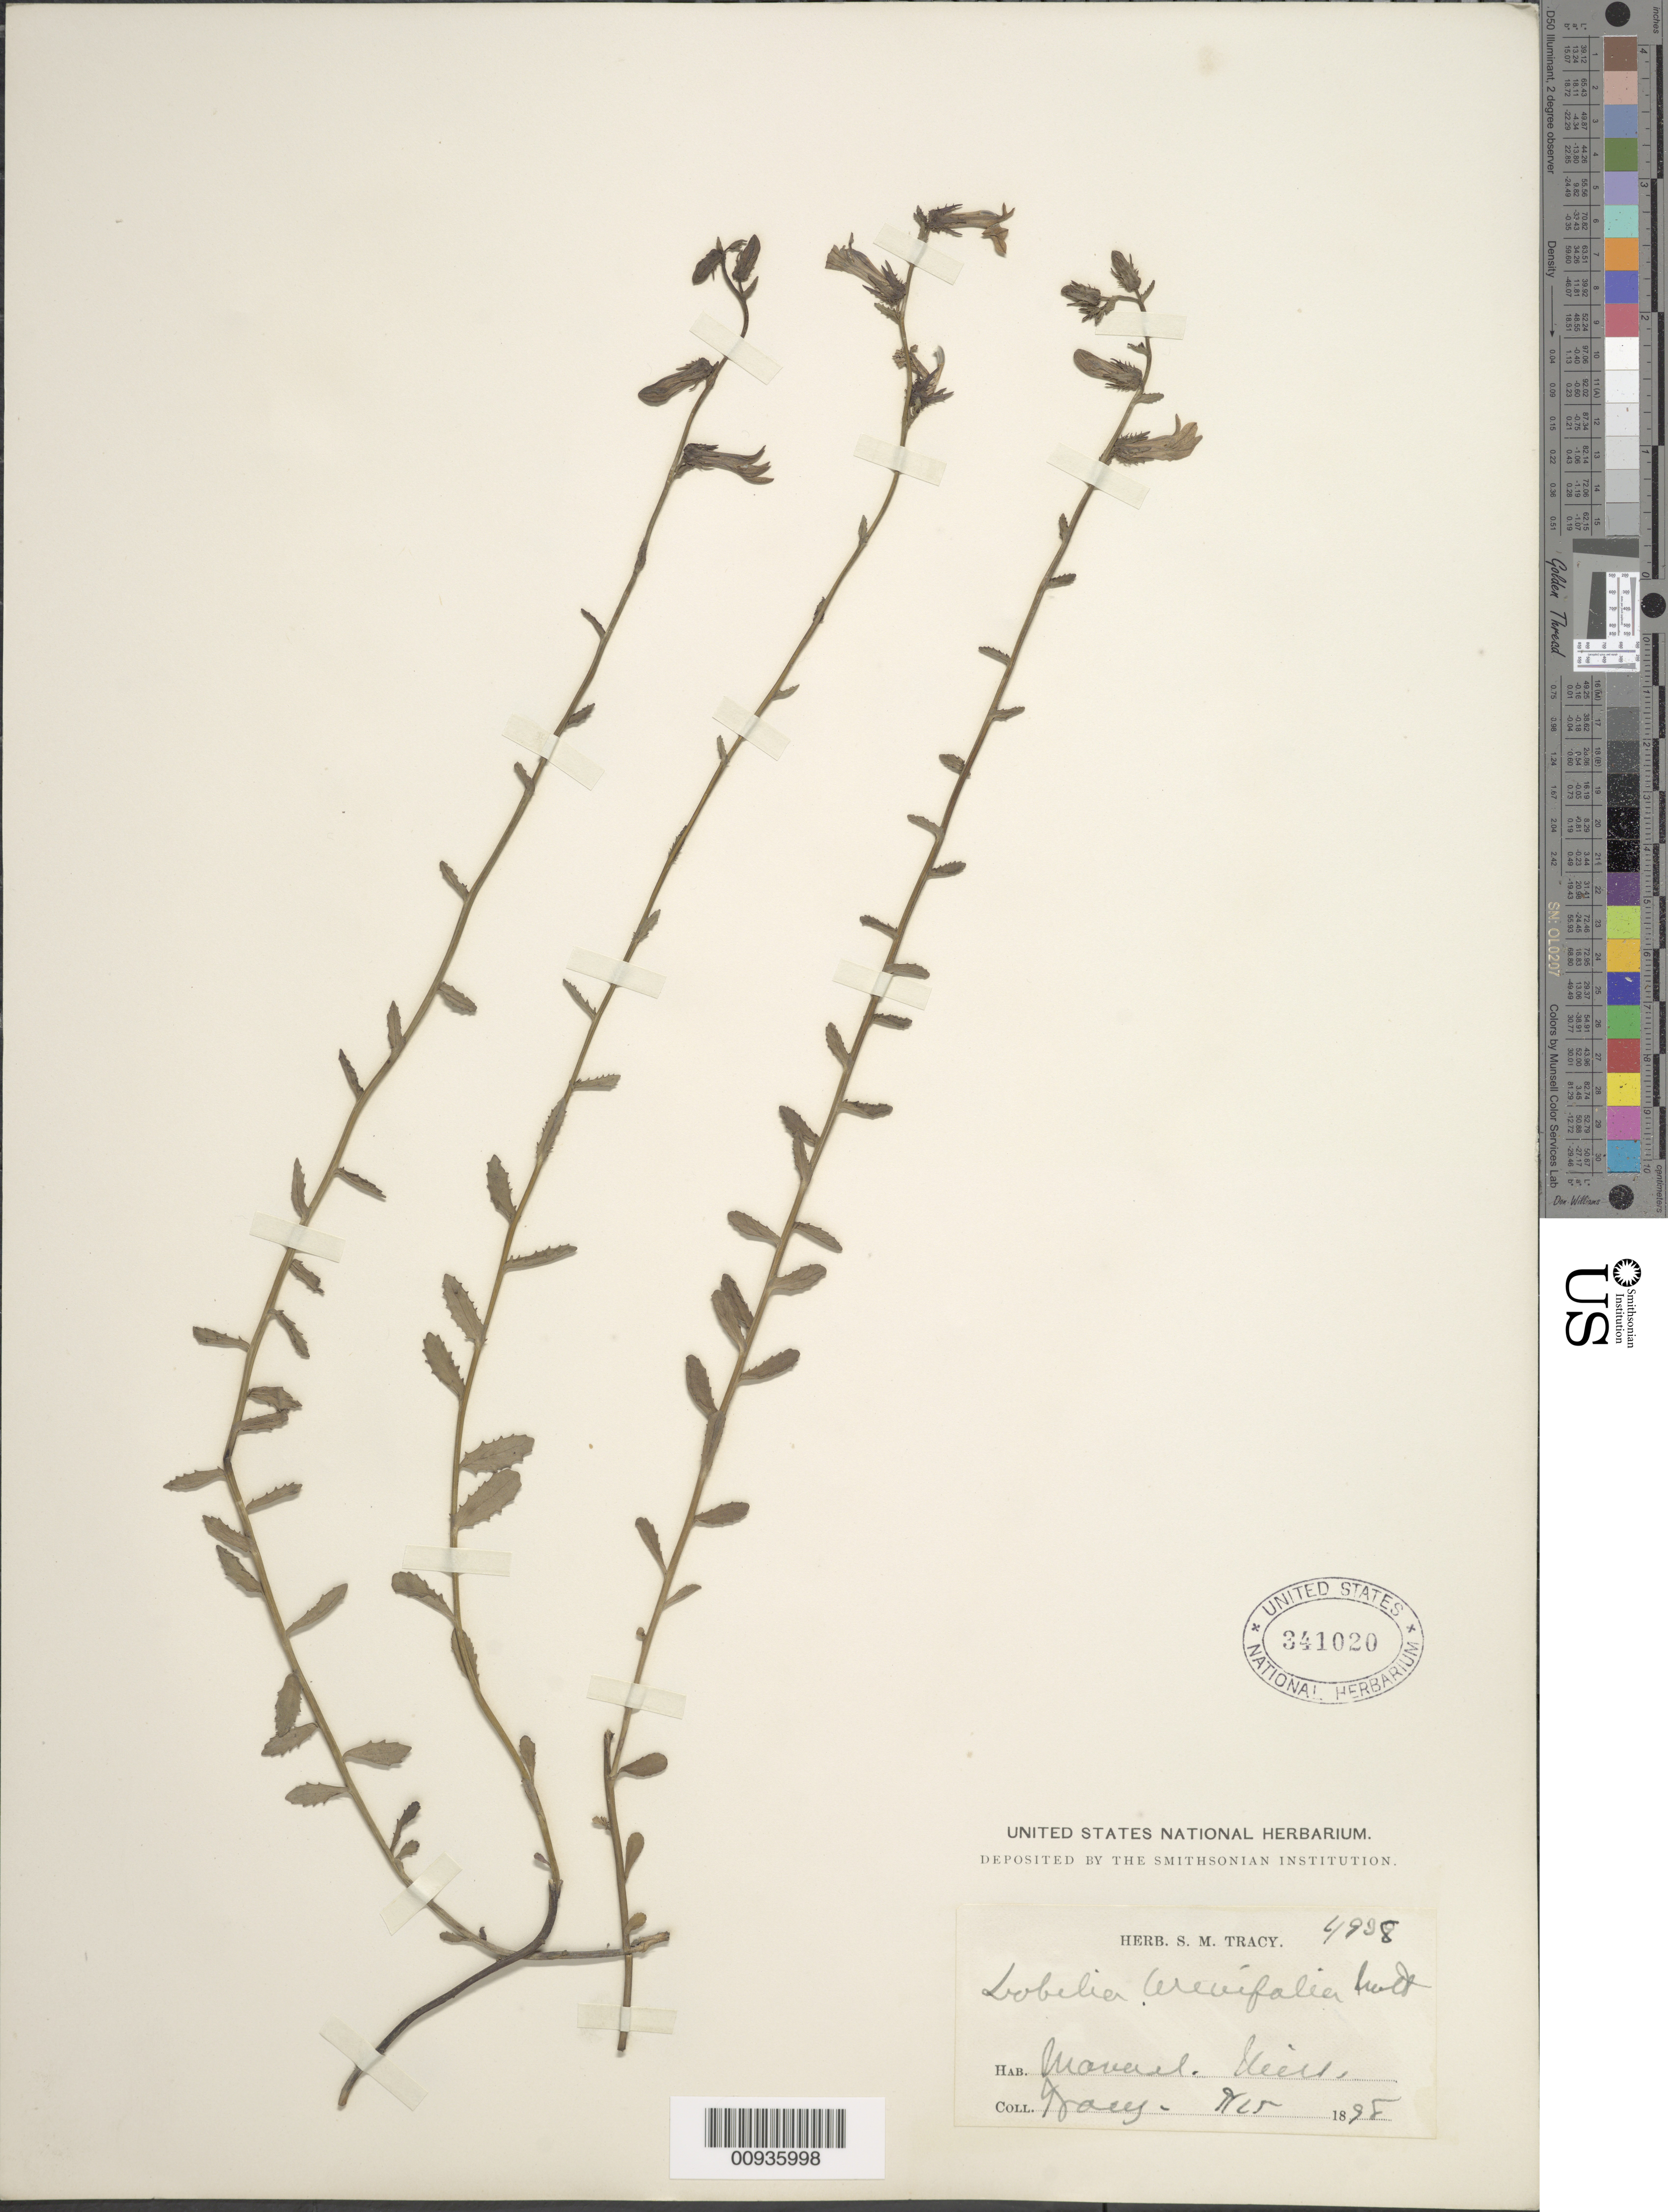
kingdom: Plantae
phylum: Tracheophyta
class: Magnoliopsida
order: Asterales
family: Campanulaceae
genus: Lobelia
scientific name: Lobelia brevifolia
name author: Nutt. ex A. DC.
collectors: S. M. Tracy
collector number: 4998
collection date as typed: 09 Sep 1898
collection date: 1898-09-09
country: United States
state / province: Mississippi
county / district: Pearl River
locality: McNeill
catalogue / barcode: US 341020